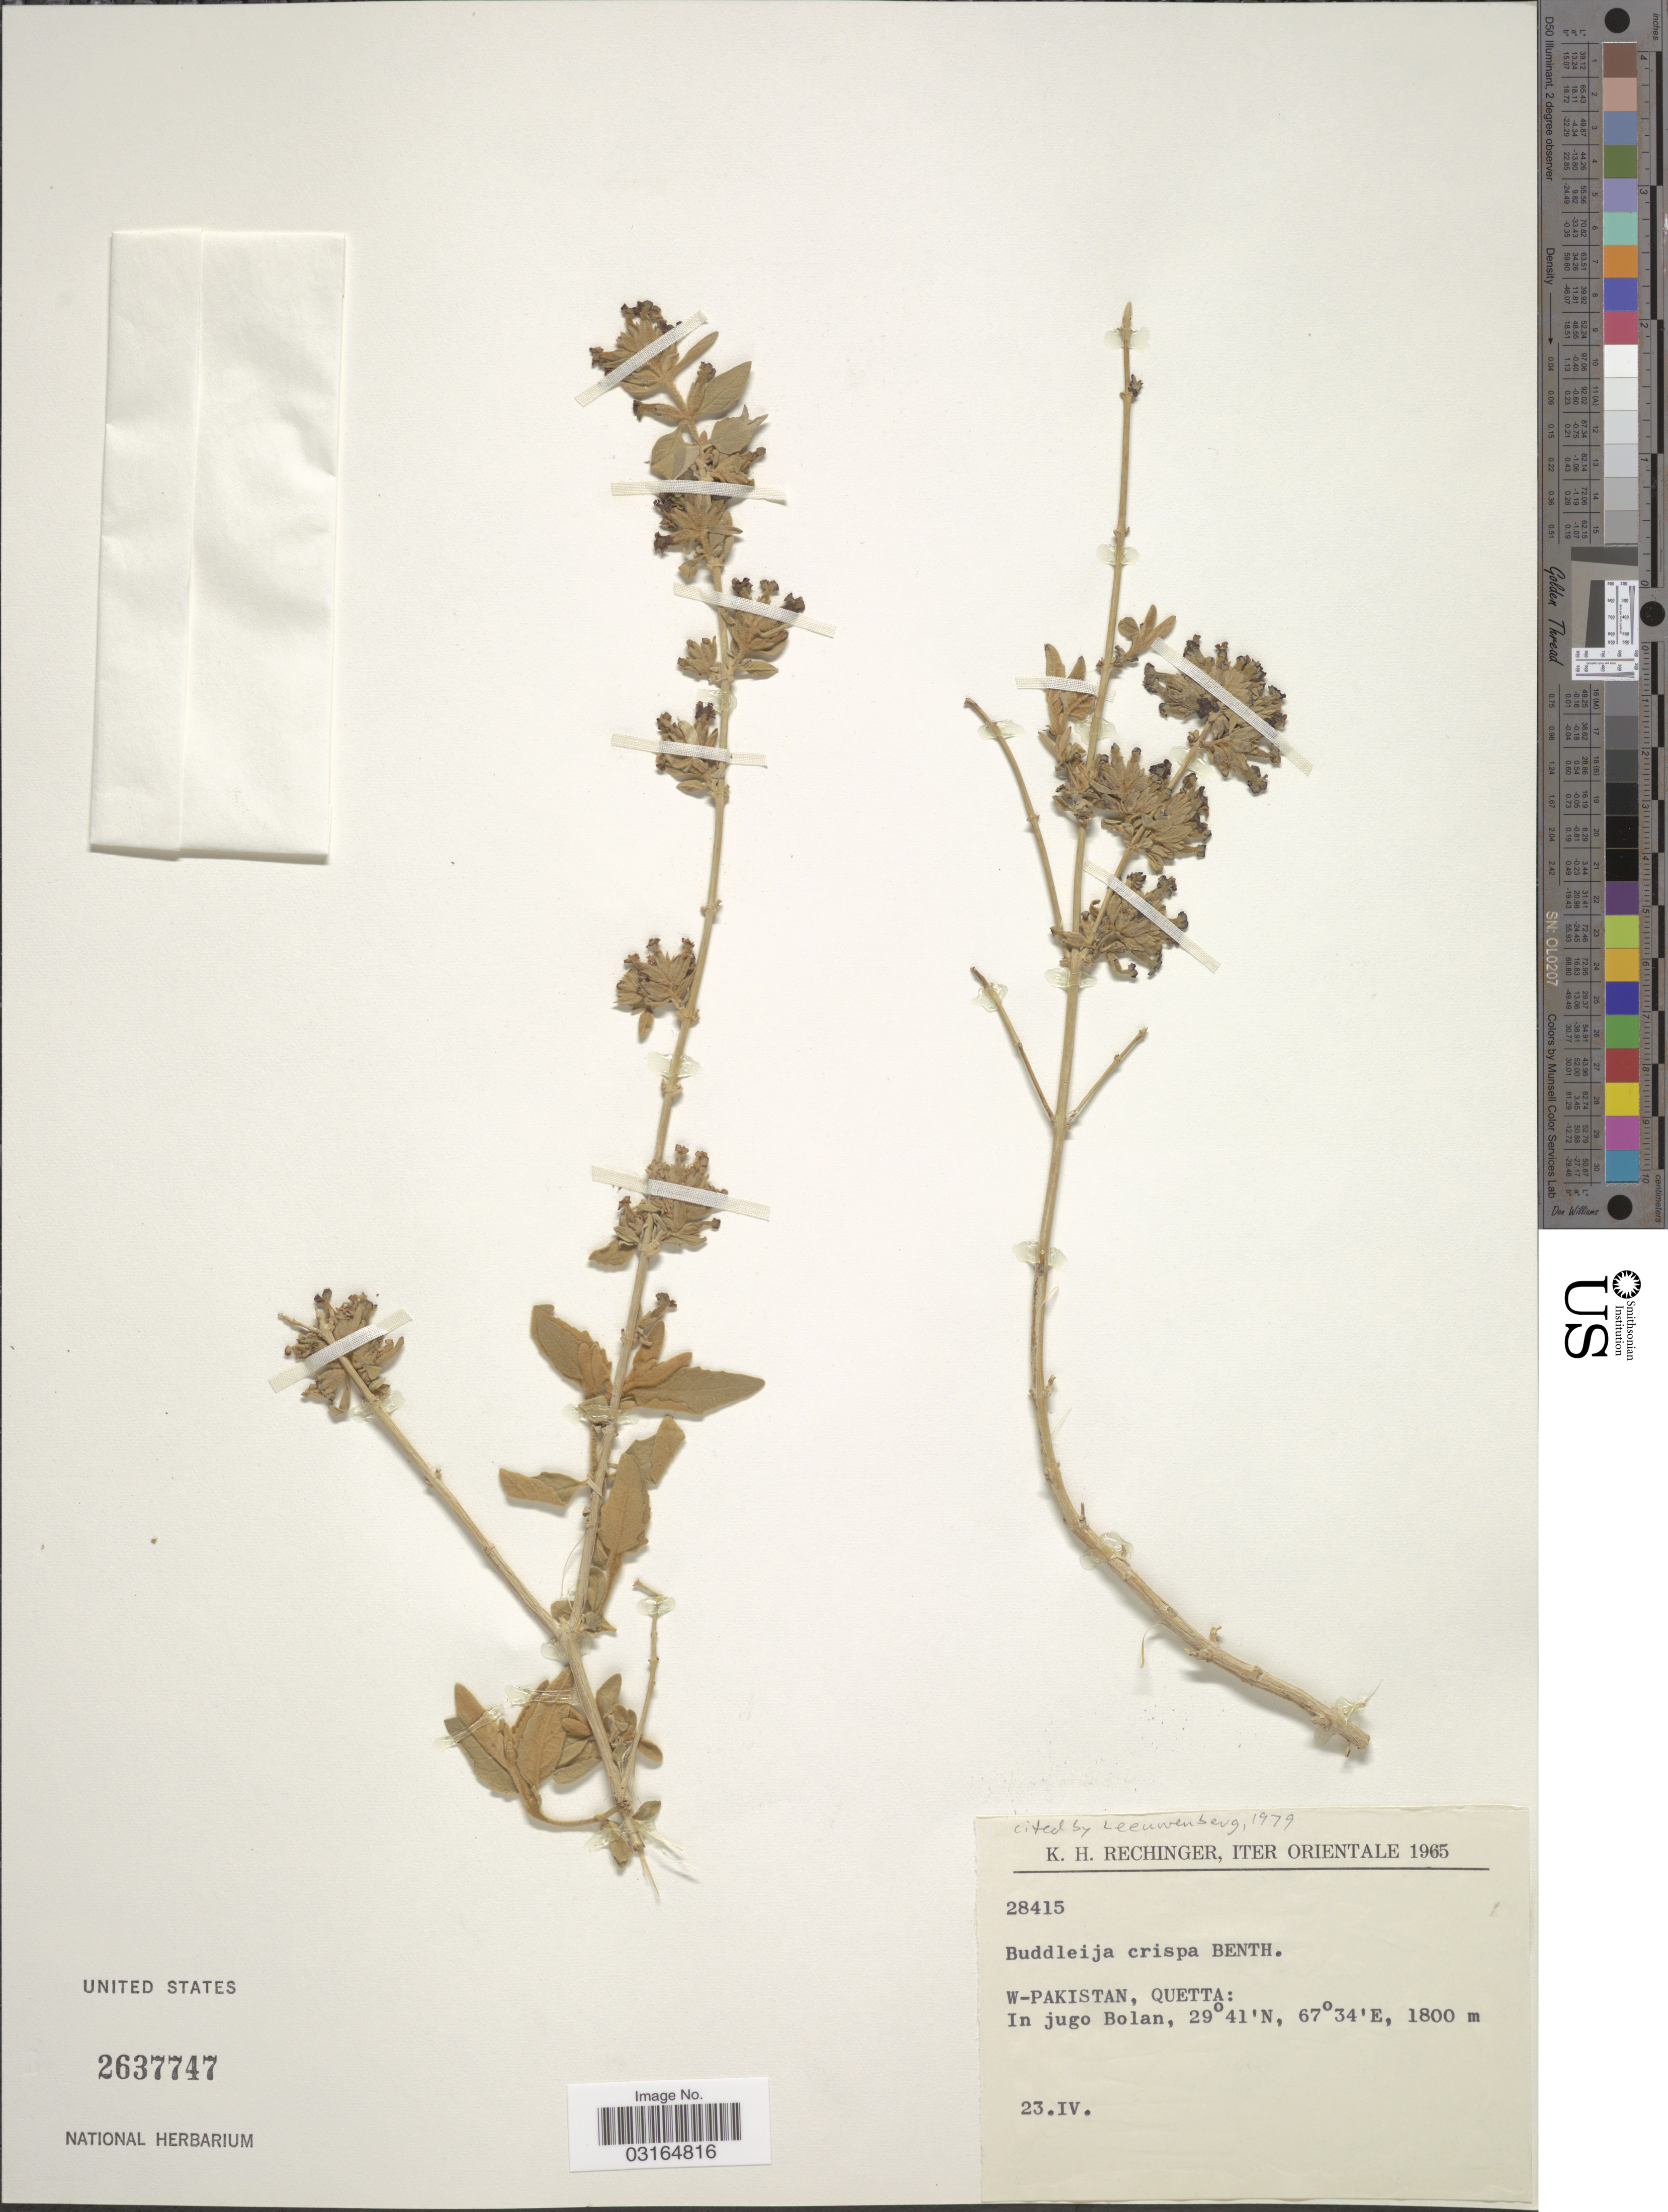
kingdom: Plantae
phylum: Tracheophyta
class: Magnoliopsida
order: Lamiales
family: Scrophulariaceae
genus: Buddleja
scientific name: Buddleja crispa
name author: Benth.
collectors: K. H. Rechinger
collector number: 28415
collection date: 1965-06-23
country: Pakistan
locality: W-Pakistan, Quetta: In jugo Bolan.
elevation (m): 1800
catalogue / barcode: US 2637747